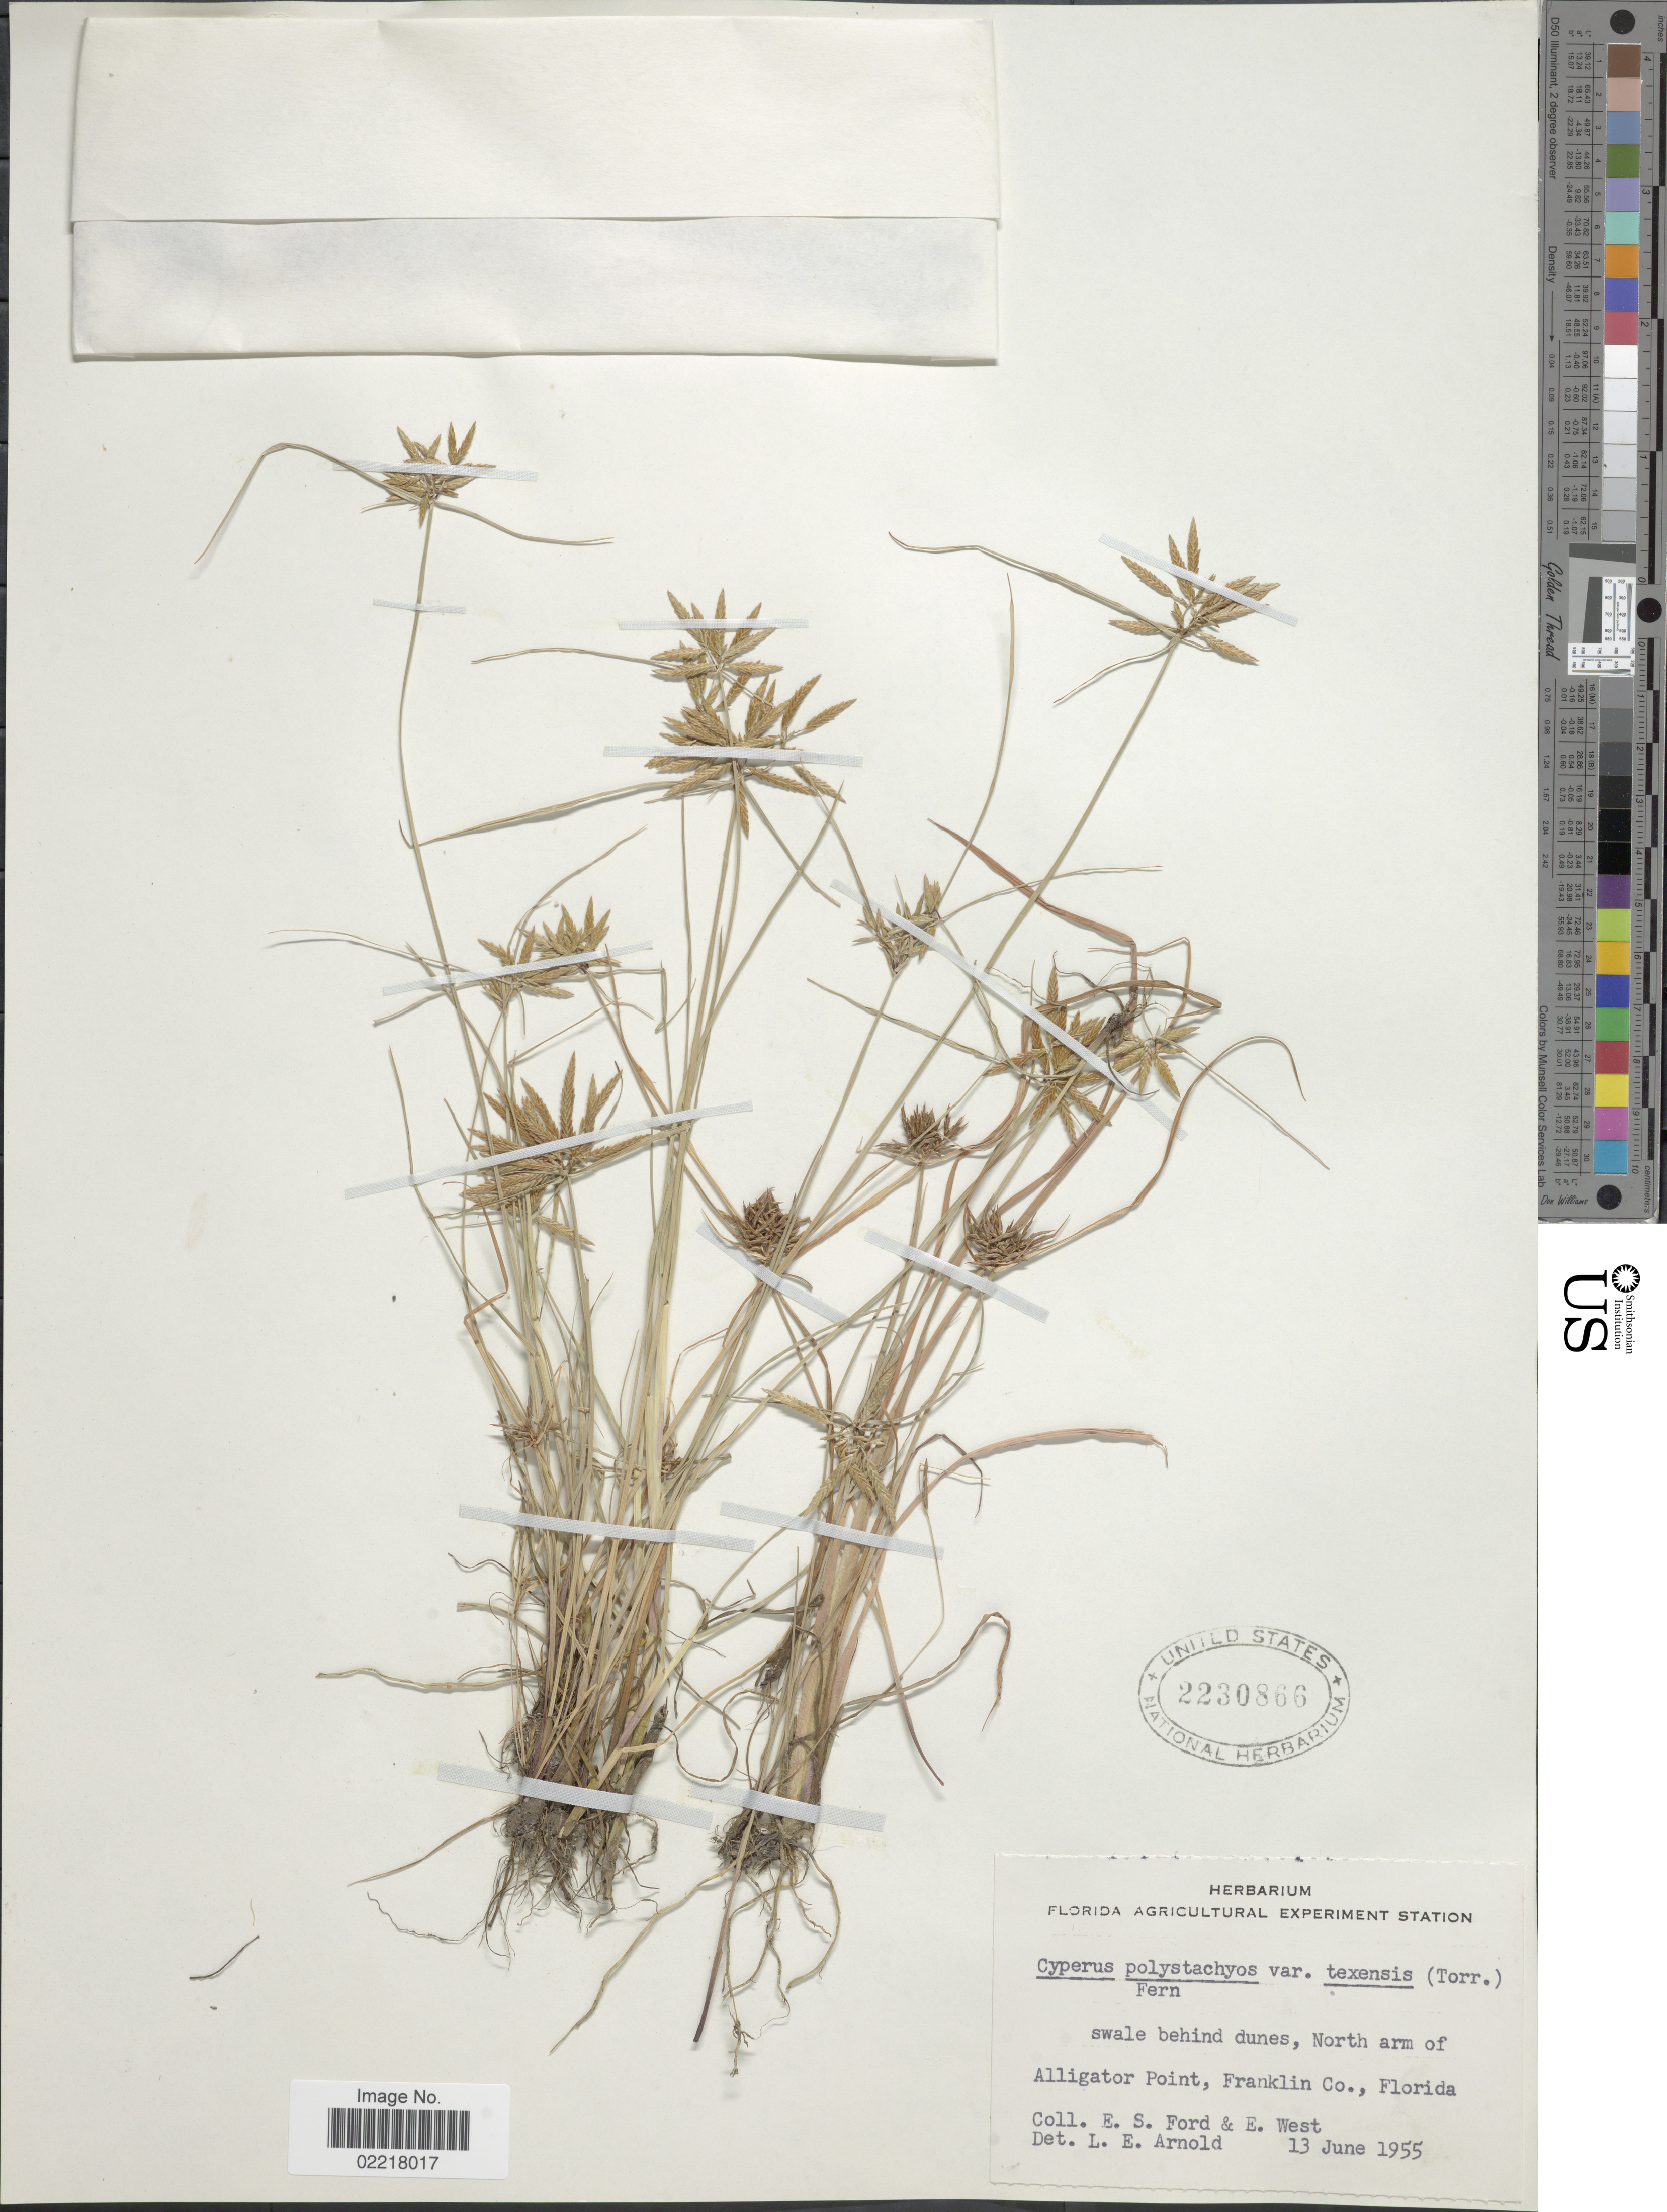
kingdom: Plantae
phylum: Tracheophyta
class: Liliopsida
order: Poales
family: Cyperaceae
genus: Cyperus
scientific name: Cyperus polystachyos var. texensis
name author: (Torr.) Fernald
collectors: E. Ford & E. West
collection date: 1955-06-13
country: United States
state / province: Florida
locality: Swale behind dunes, North arm of Alligator Point, Franklin Co.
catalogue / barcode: US 2230866